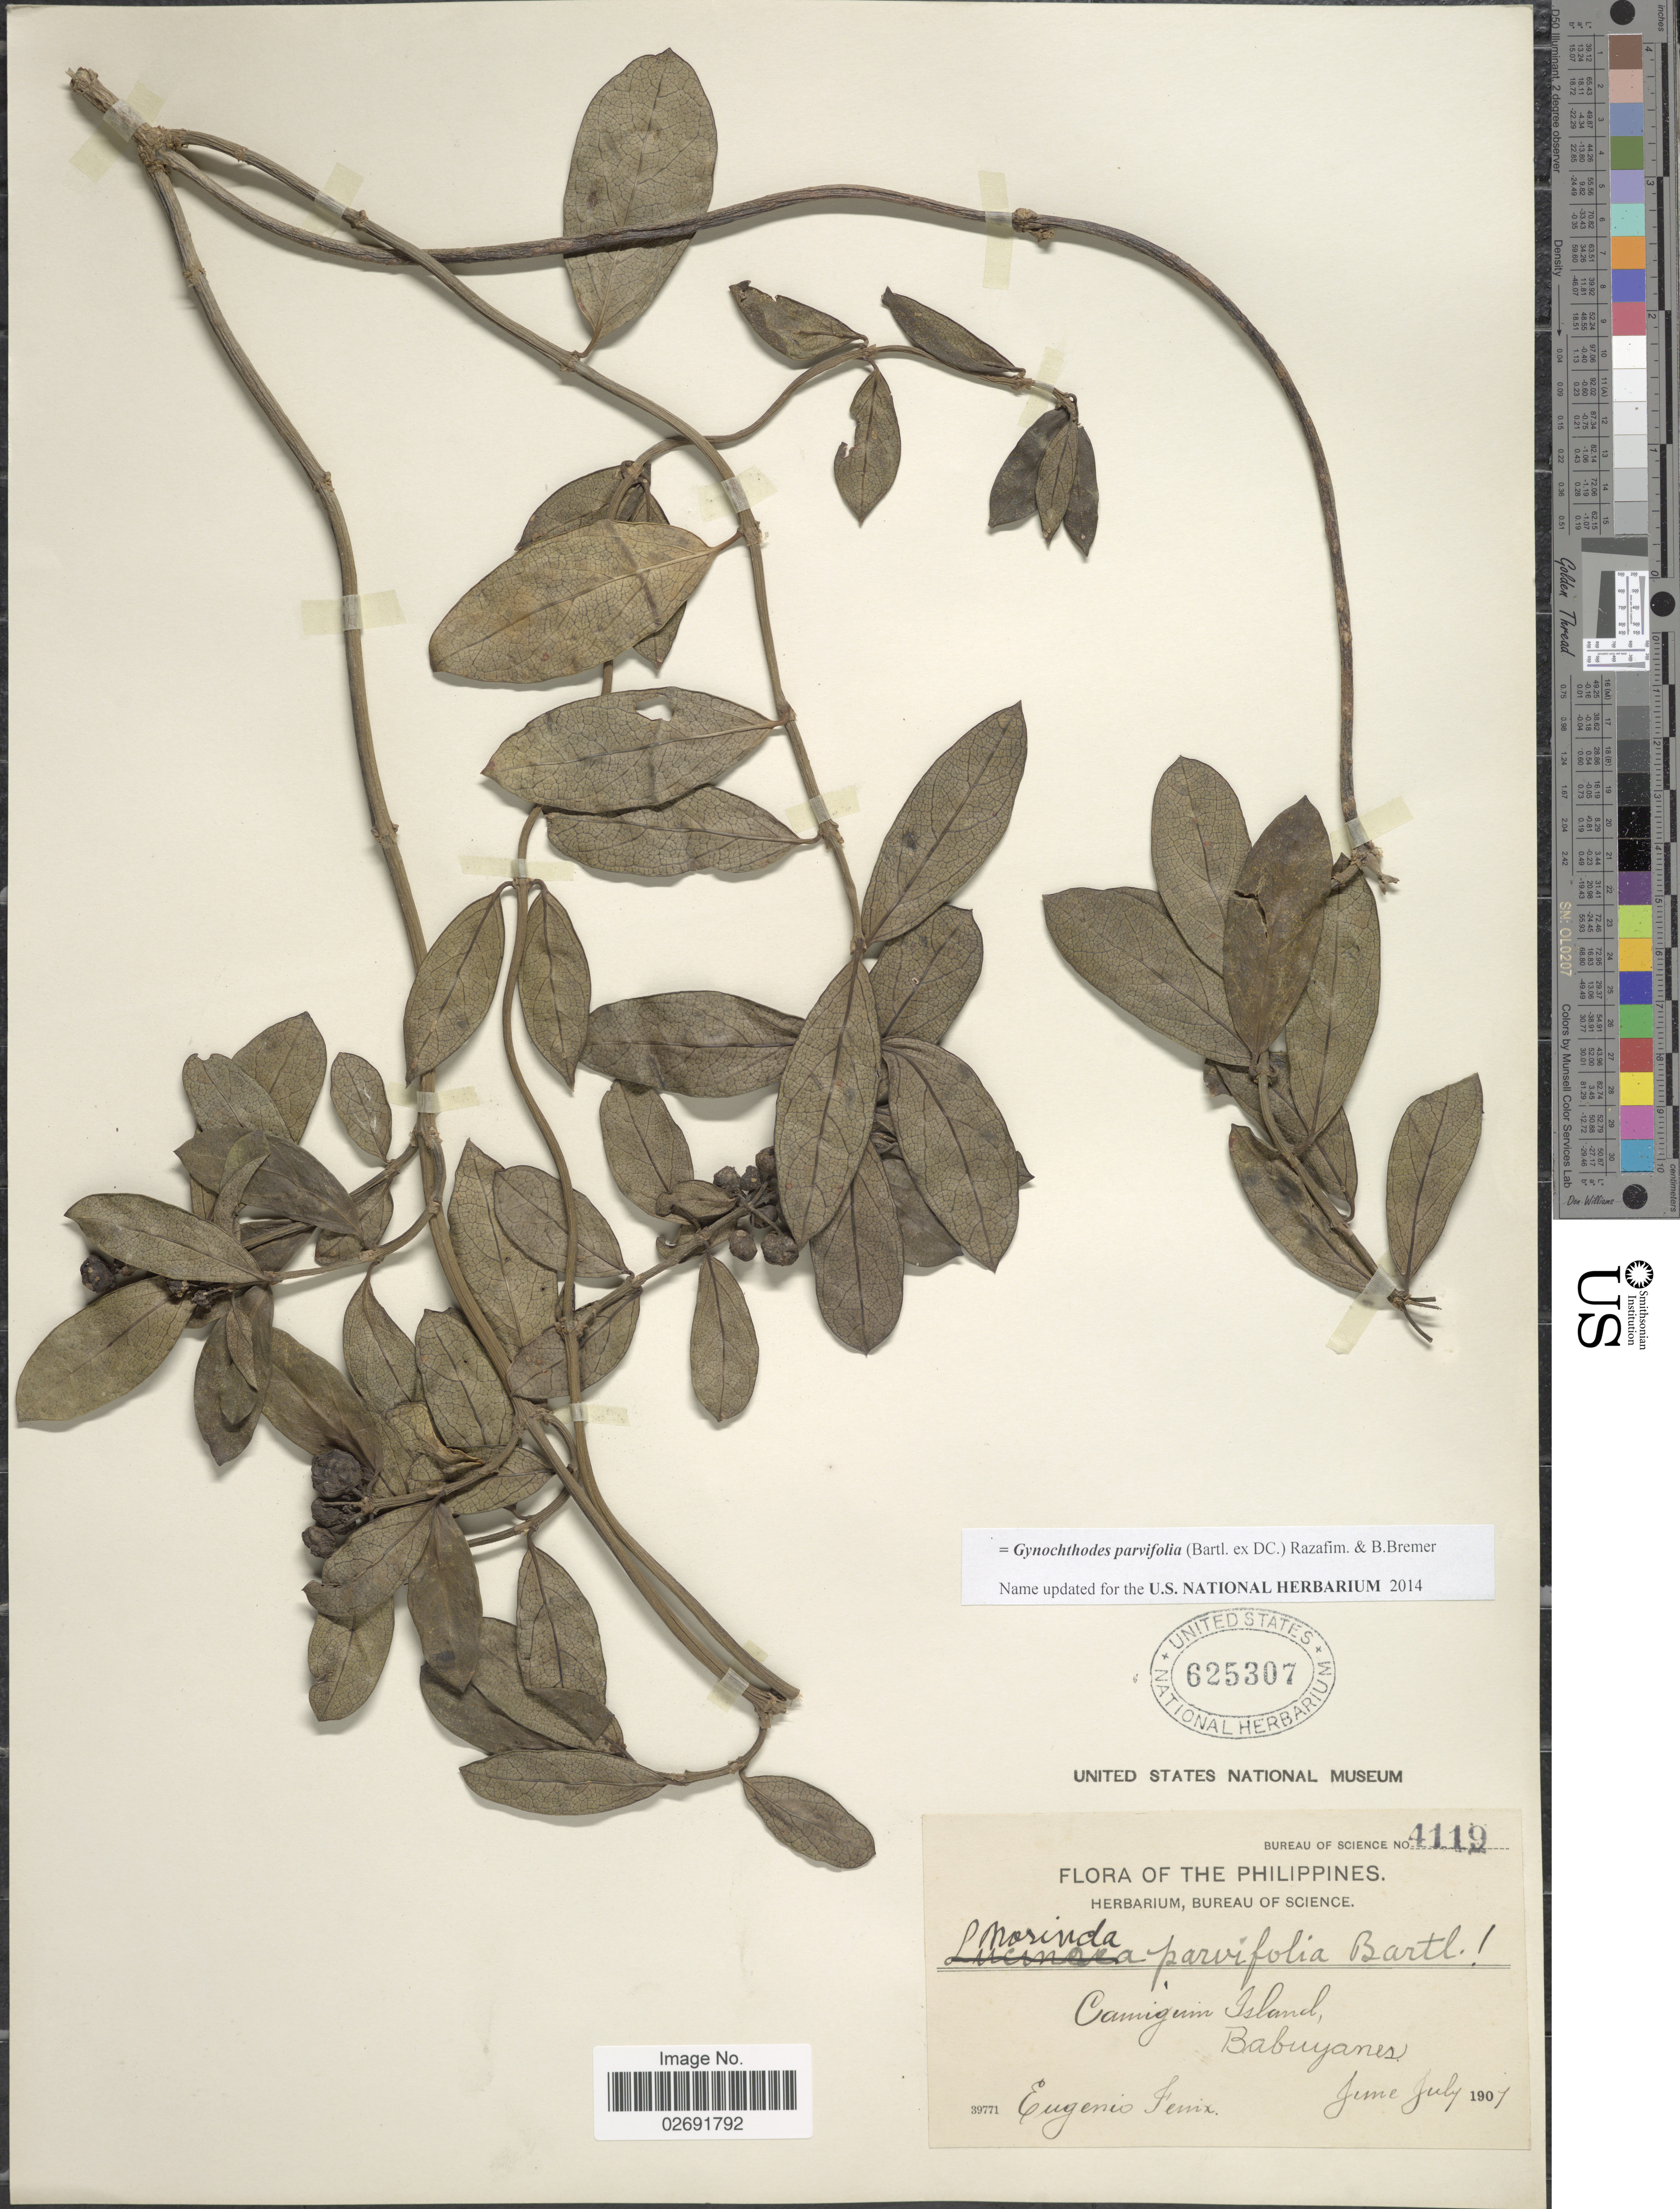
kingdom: Plantae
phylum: Tracheophyta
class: Magnoliopsida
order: Gentianales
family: Rubiaceae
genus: Gynochthodes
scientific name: Gynochthodes parvifolia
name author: (Bartl. ex DC.) Razafim. & B. Bremer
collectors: E. Fénix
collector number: Bureau of Science 4119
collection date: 1901-06/1901-07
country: Philippines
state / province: Northern Mindanao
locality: Camiguin Island, Babuyanes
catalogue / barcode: US 625307